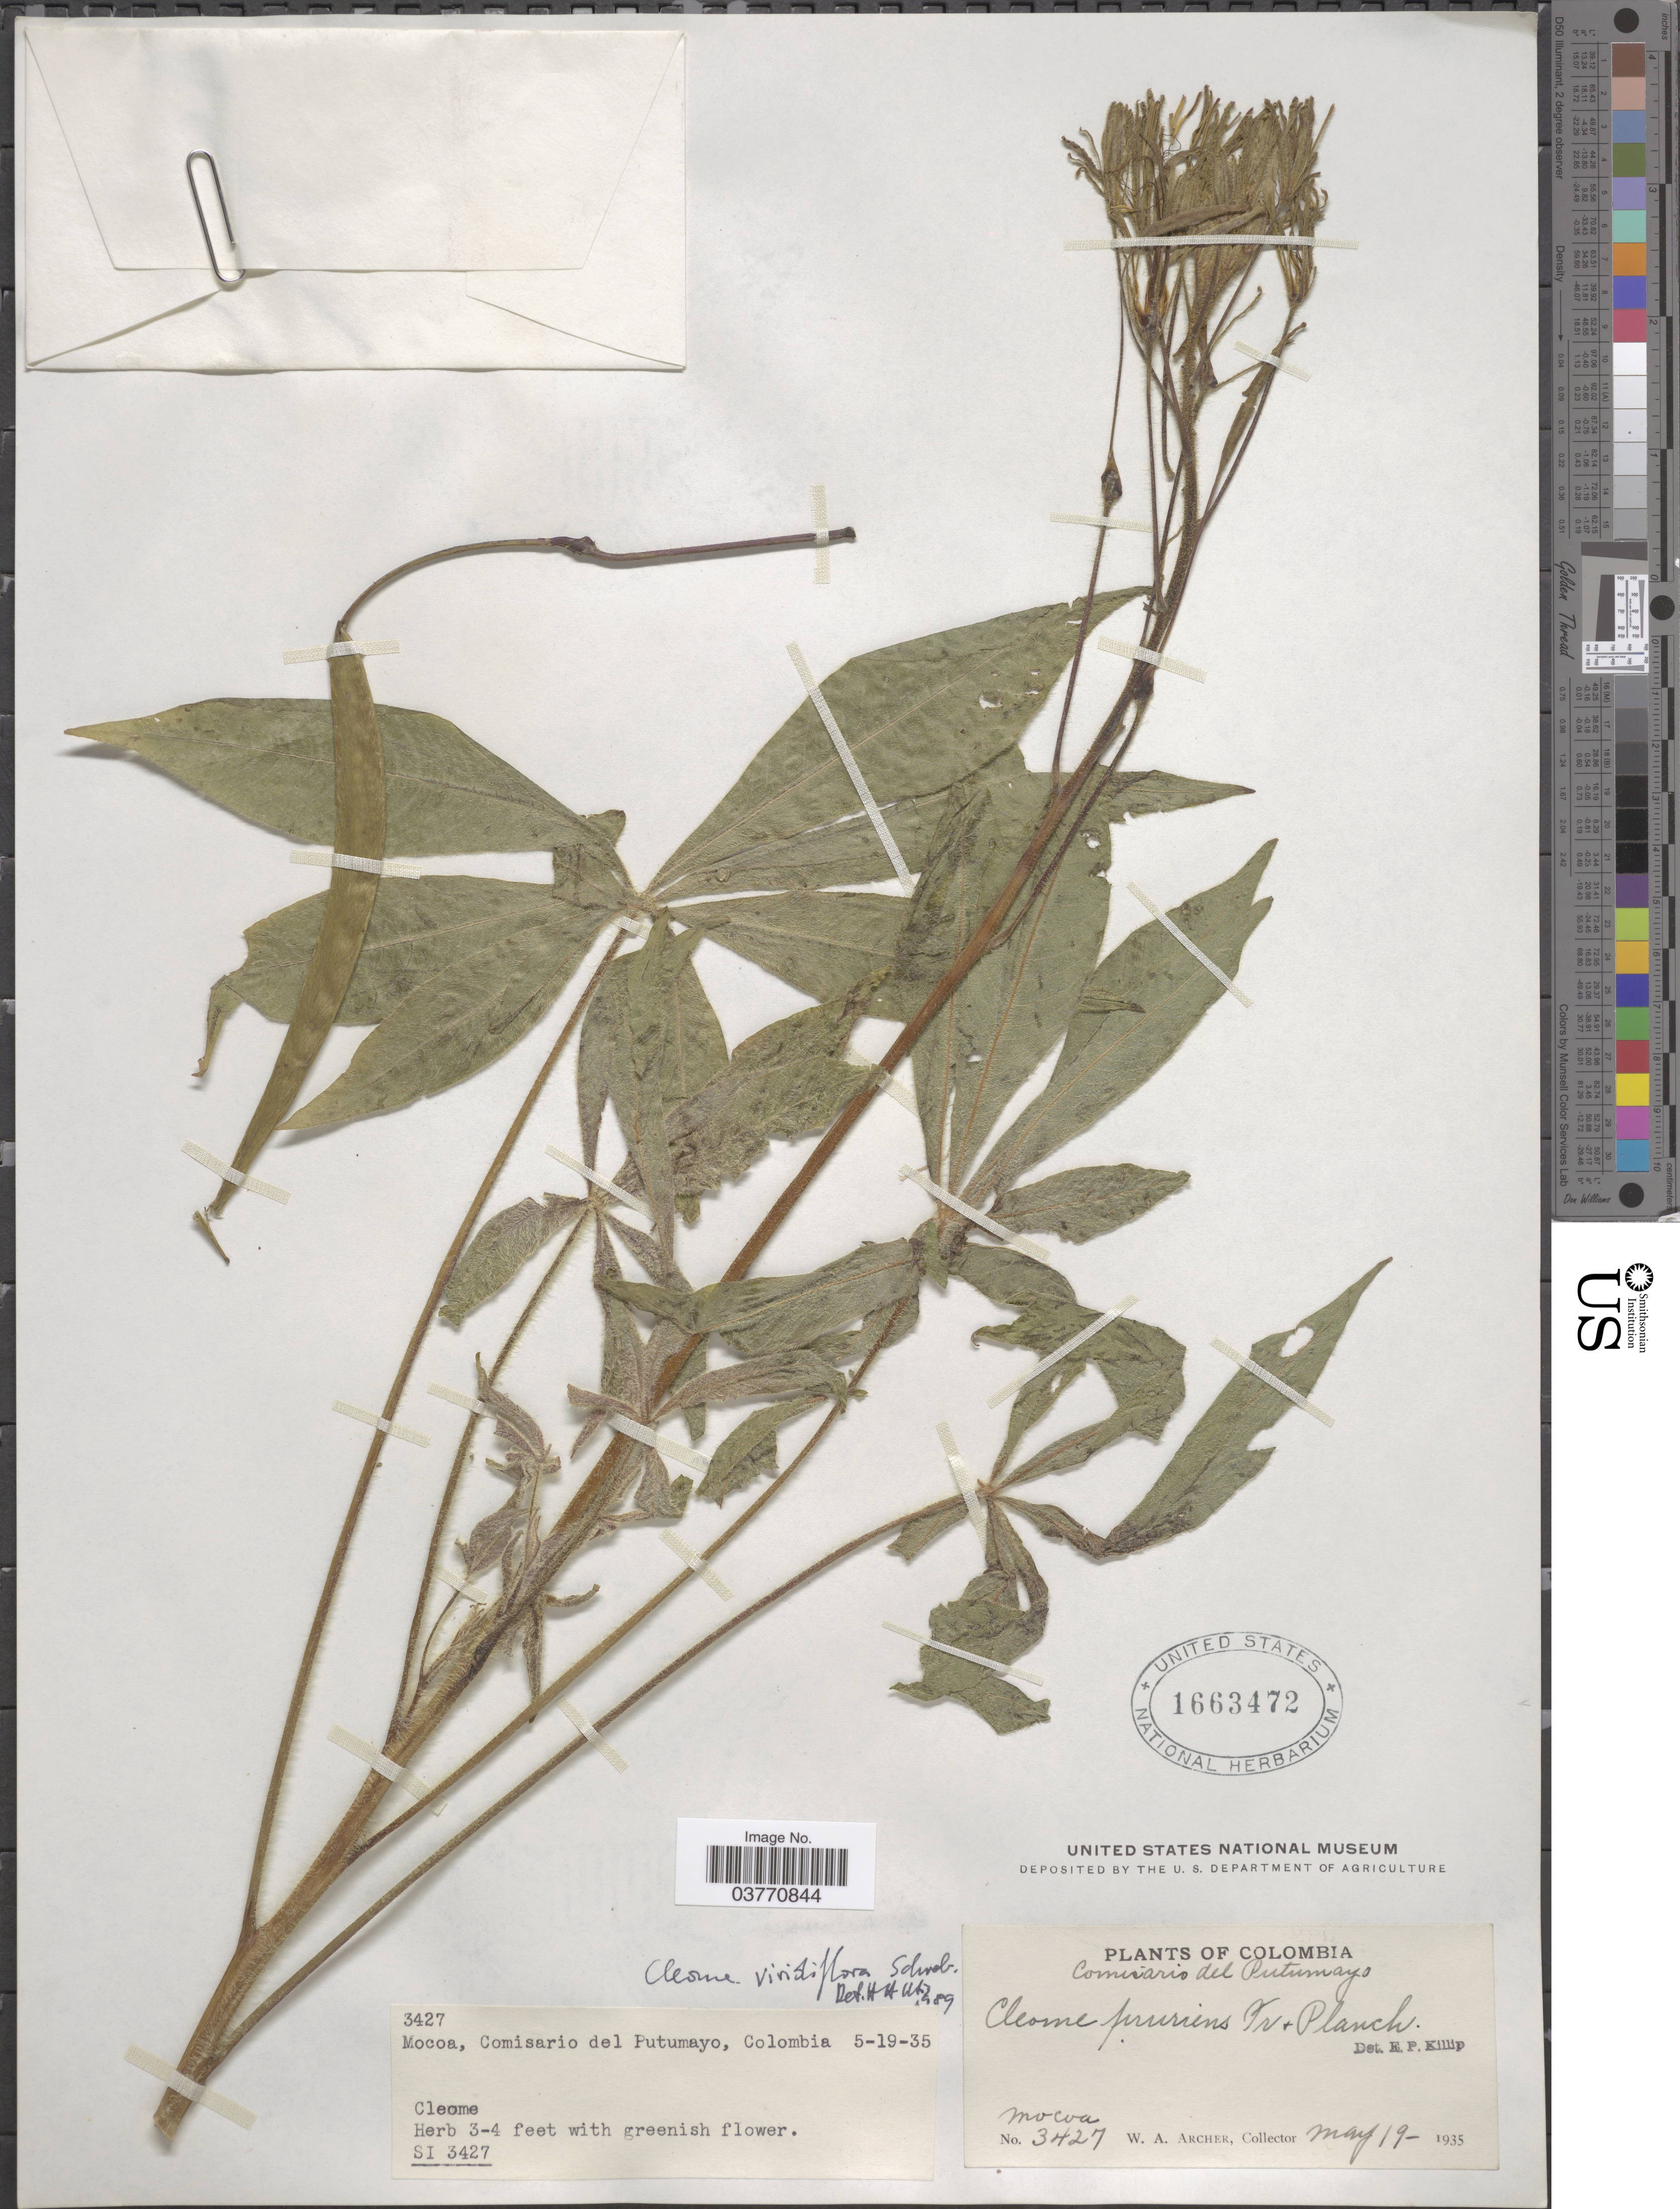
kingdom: Plantae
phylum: Tracheophyta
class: Magnoliopsida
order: Brassicales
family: Cleomaceae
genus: Melidiscus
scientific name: Melidiscus gigantea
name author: (L.) Raf.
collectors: W. Archer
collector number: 3427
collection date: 1935-05-19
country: Colombia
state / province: Putumayo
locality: Mocoa, Comisario del Putumayo.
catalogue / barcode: US 1663472